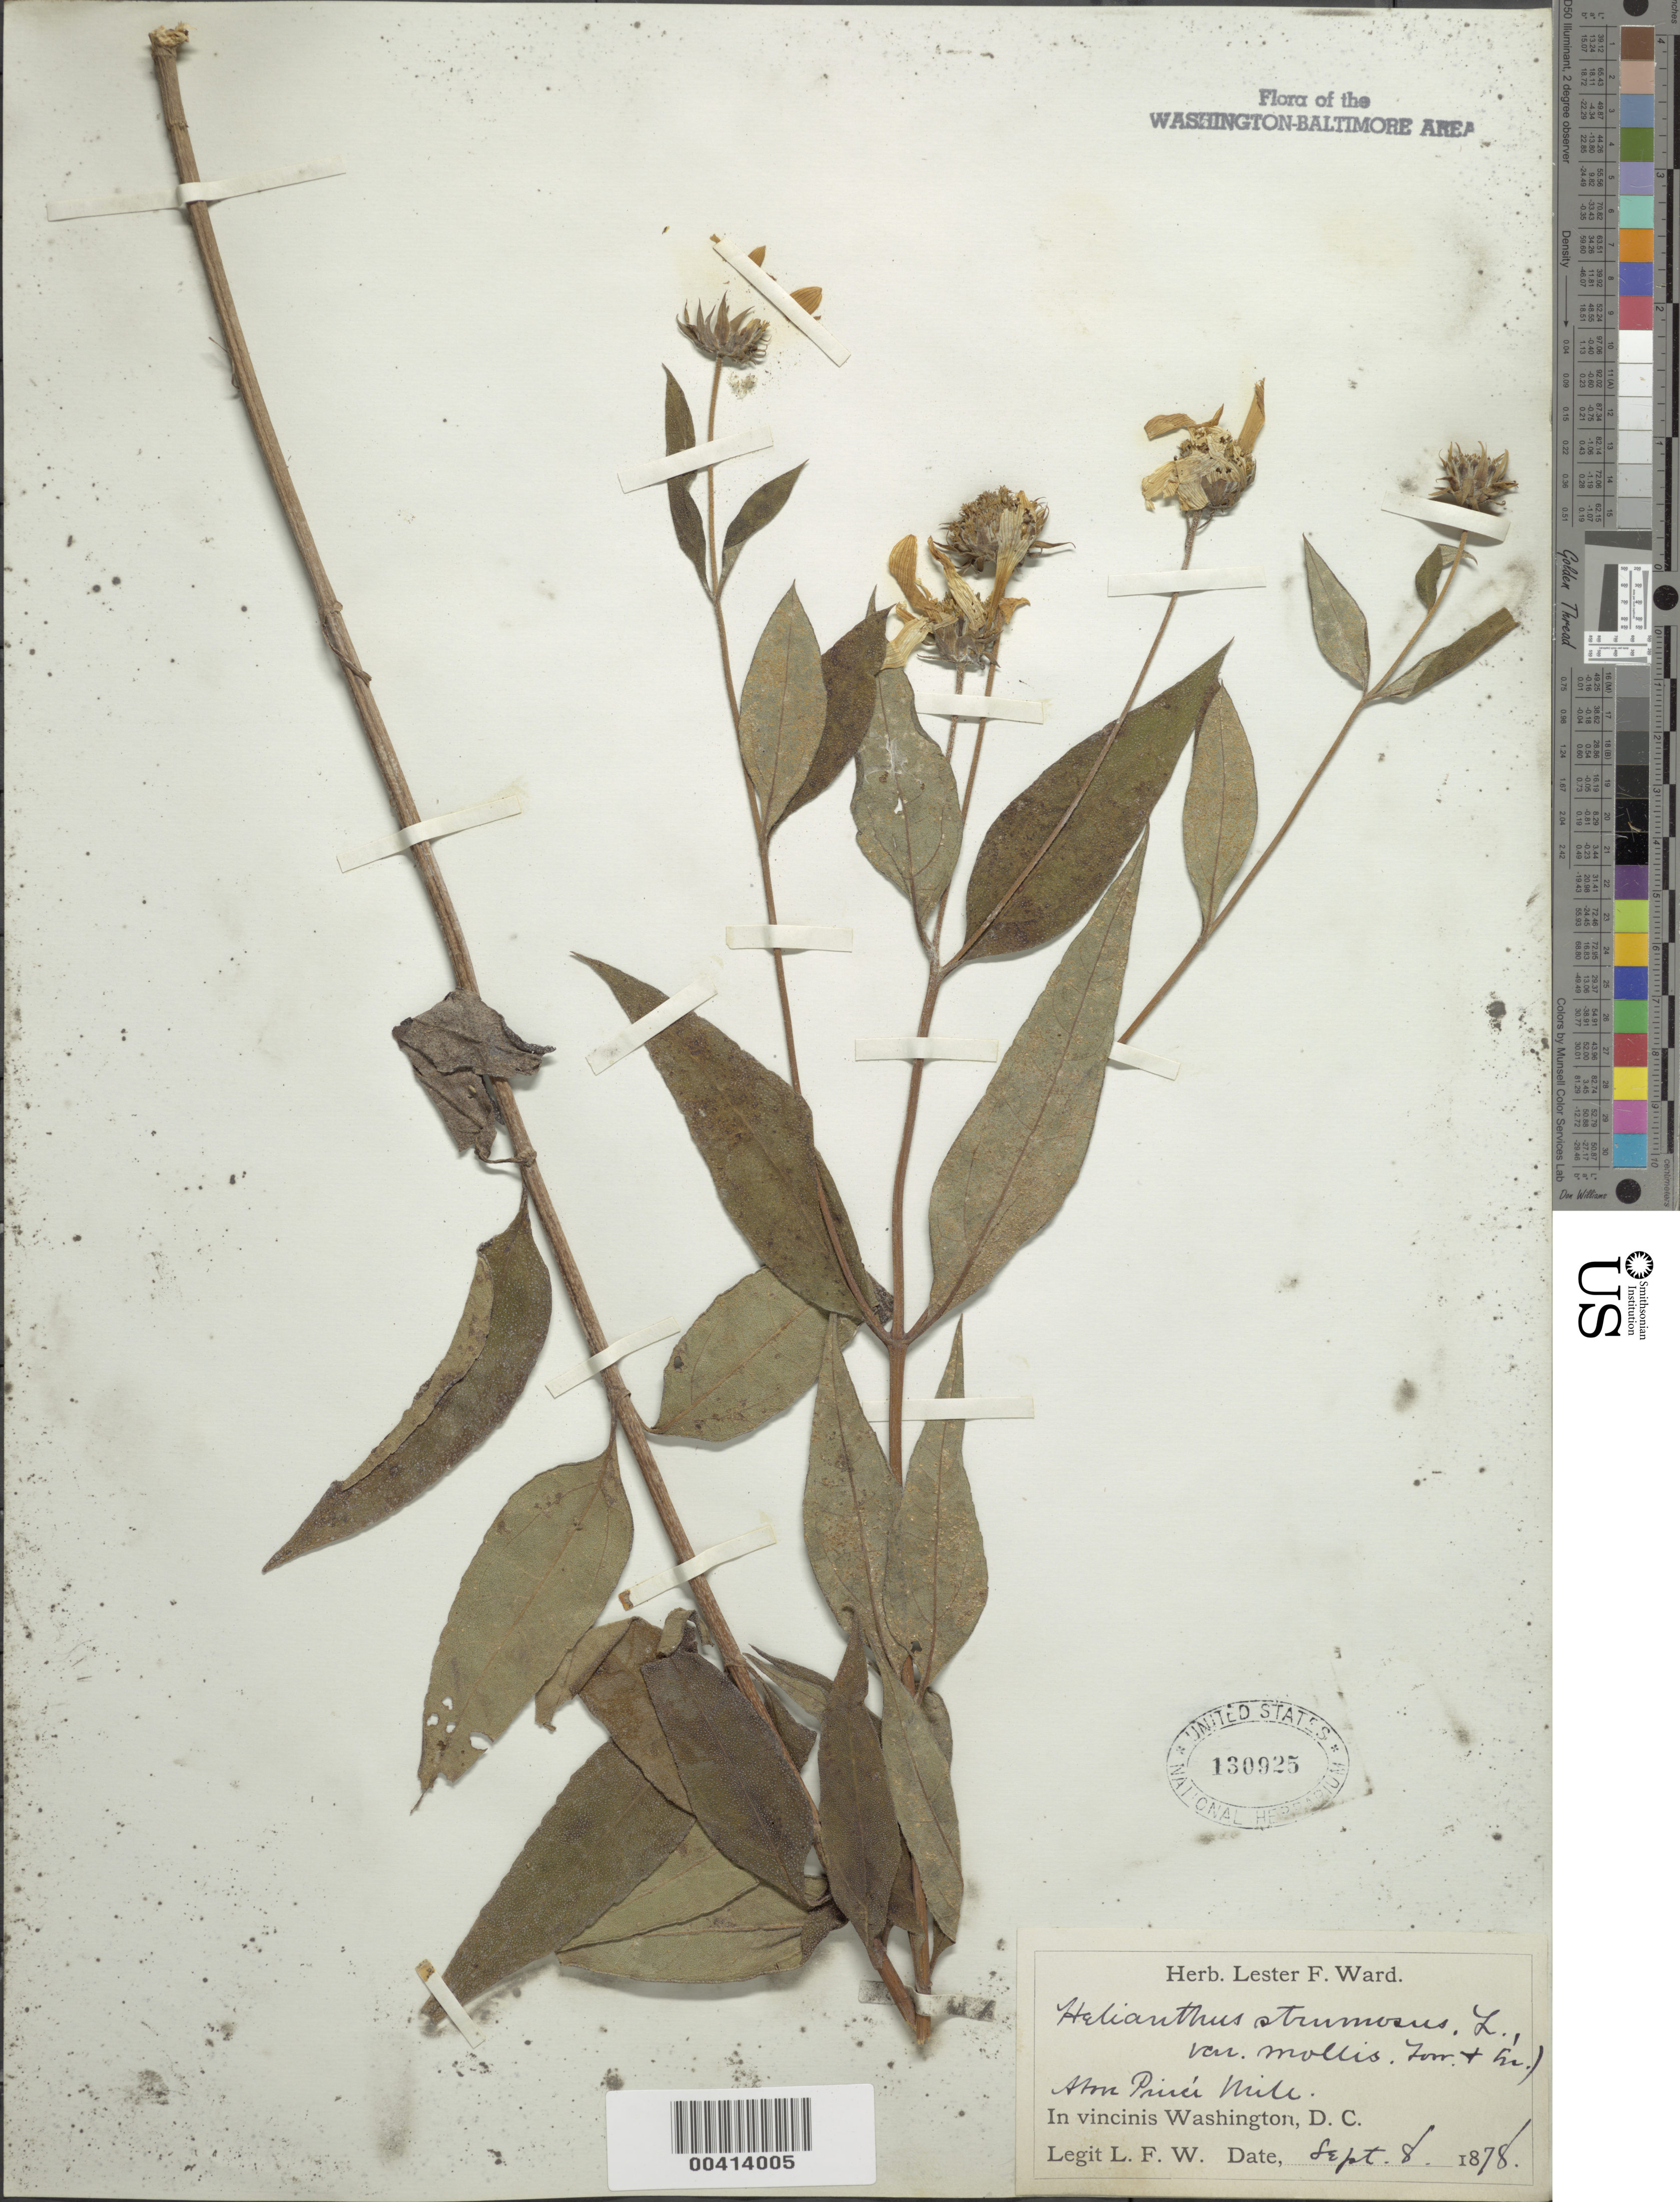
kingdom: Plantae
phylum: Tracheophyta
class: Magnoliopsida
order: Asterales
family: Asteraceae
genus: Helianthus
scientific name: Helianthus strumosus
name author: L.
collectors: L. F. Ward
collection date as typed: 08 Sep 1878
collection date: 1878-09-08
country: United States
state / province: District of Columbia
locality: Above Pierce's Mill Rock Creek Park & vicinity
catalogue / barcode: US 130925